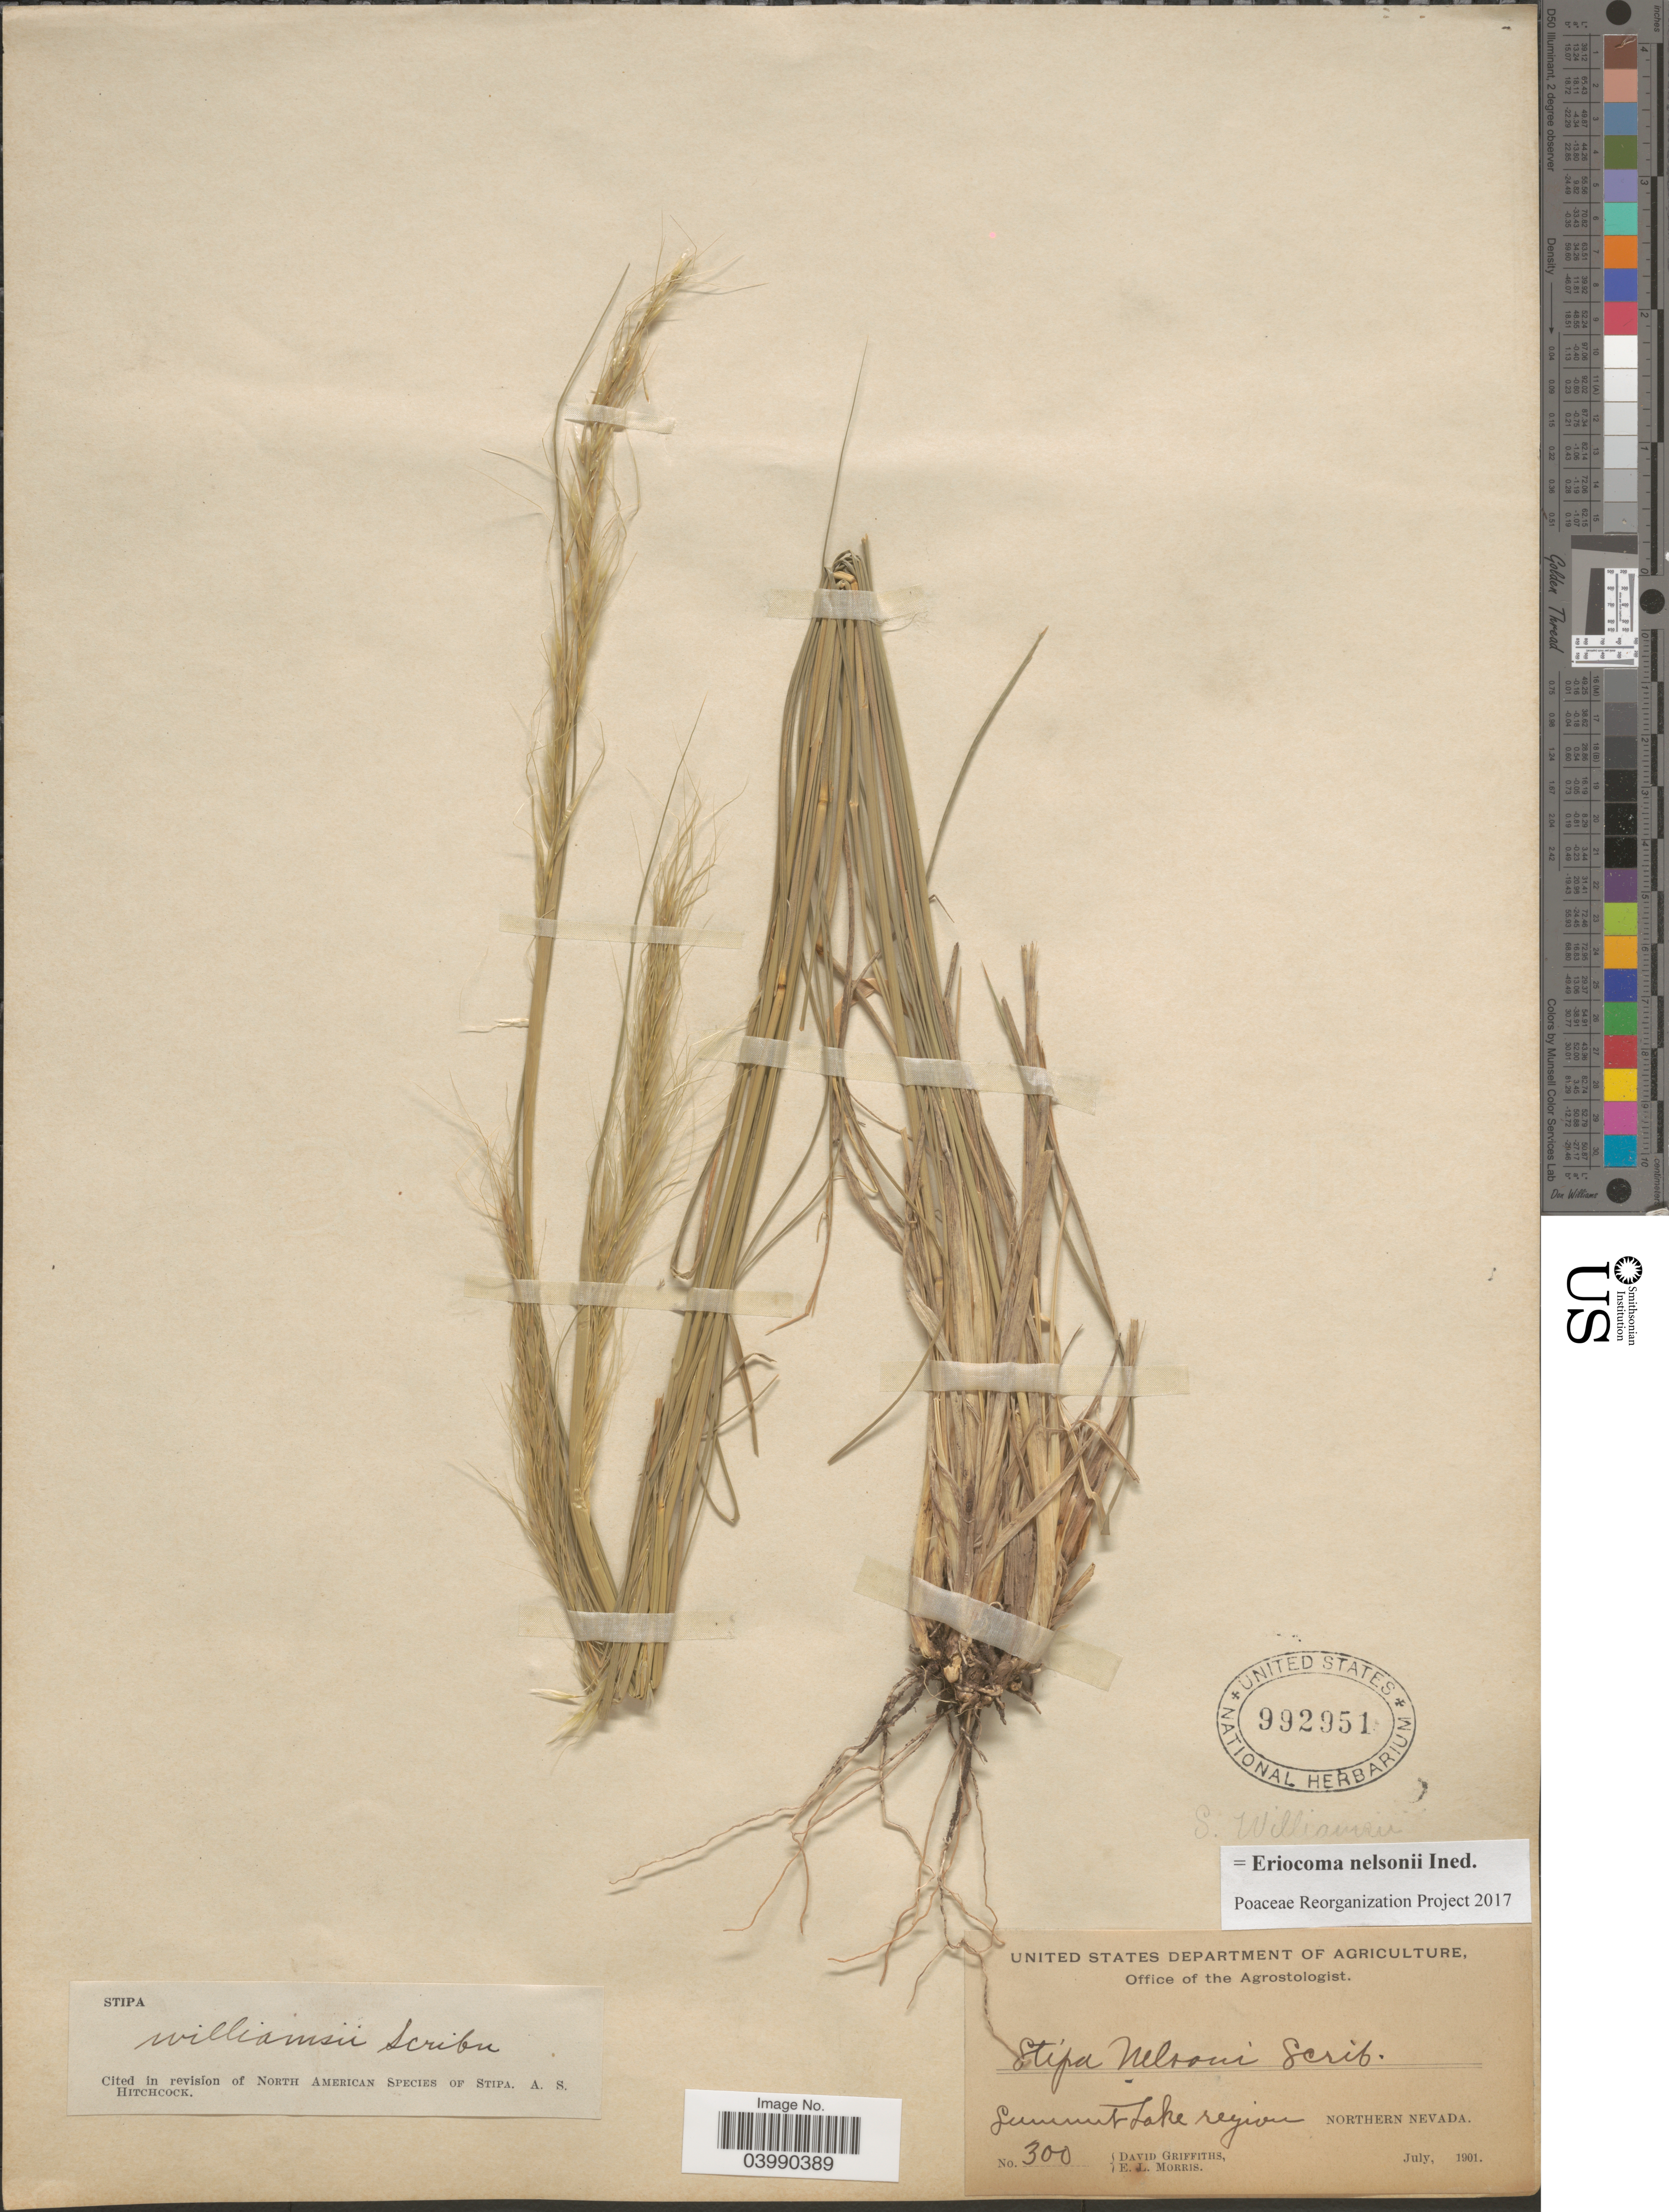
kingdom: Plantae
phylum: Tracheophyta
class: Liliopsida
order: Poales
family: Poaceae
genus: Eriocoma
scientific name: Eriocoma nelsonii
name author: (Scribn.) Romasch.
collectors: D. Griffiths & E. Morris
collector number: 300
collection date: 1901-07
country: United States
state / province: Nevada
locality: Summit Lake region. Northern Nevada.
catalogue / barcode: US 992951